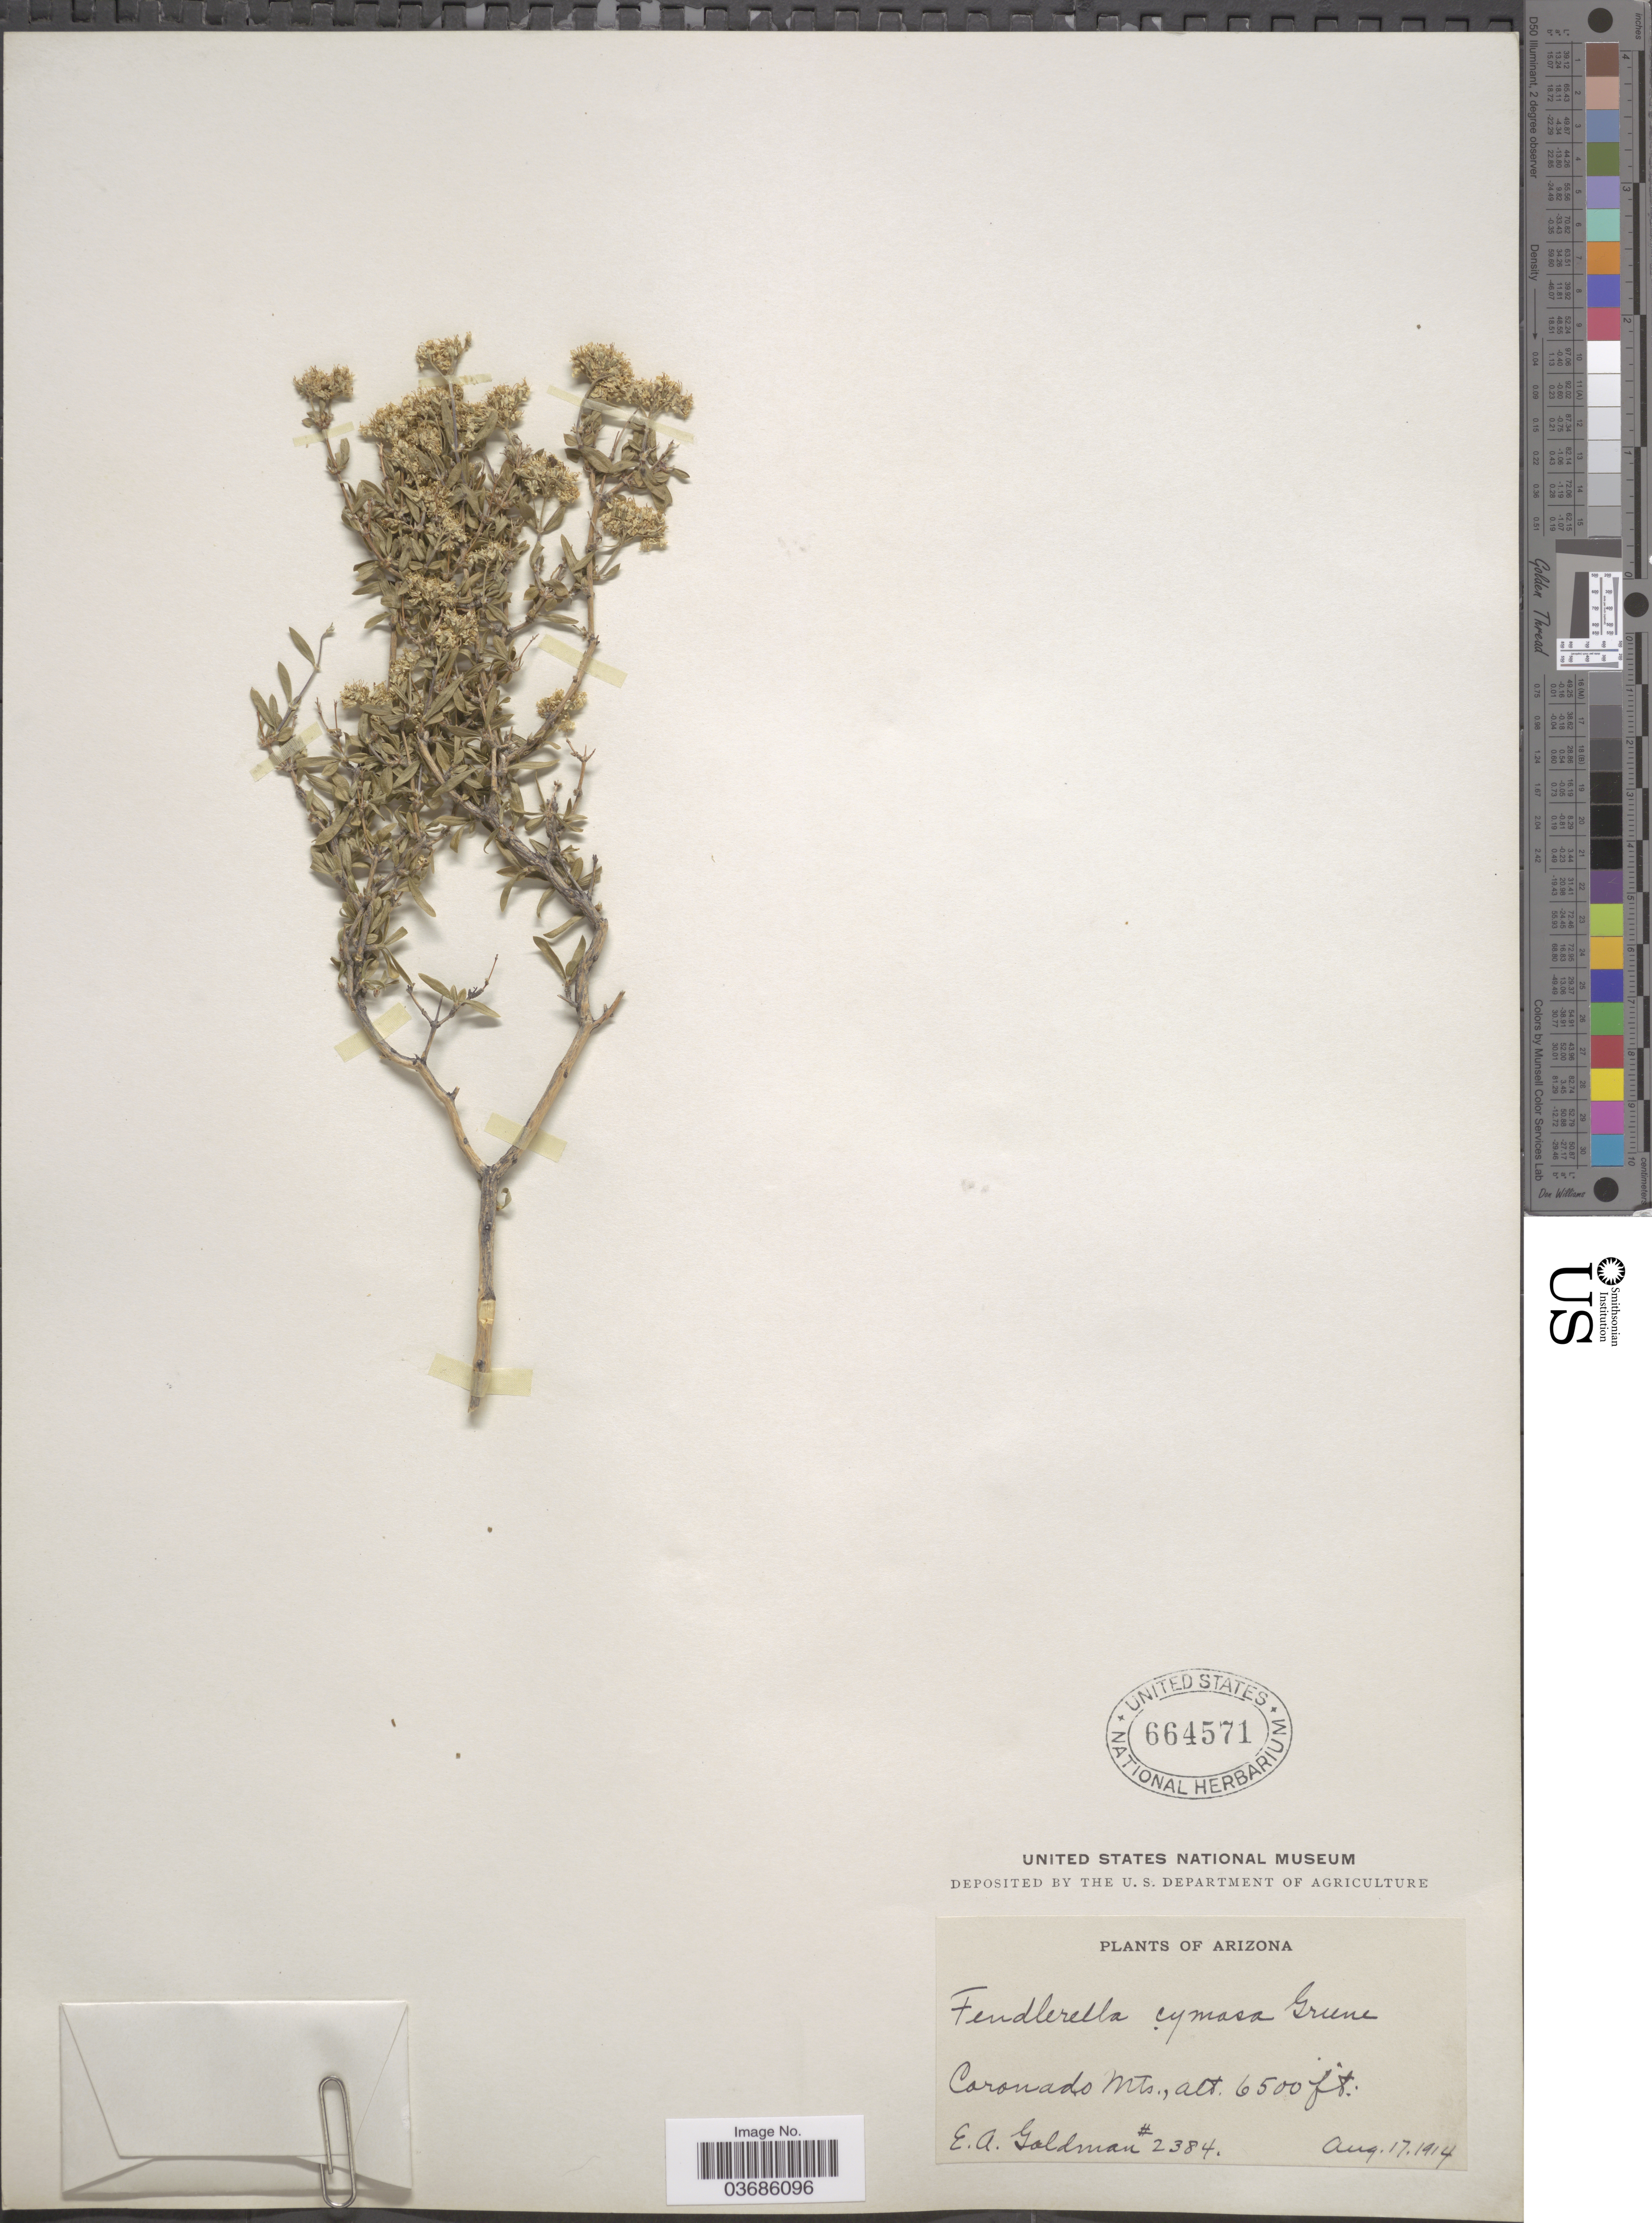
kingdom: Plantae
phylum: Tracheophyta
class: Magnoliopsida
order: Cornales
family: Hydrangeaceae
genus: Fendlerella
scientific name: Fendlerella cymosa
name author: Greene ex Wooton & Standl.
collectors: E. A. Goldman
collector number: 2384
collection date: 1914-08-17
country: United States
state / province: Arizona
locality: Coronado Mts.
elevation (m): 1981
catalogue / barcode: US 664571